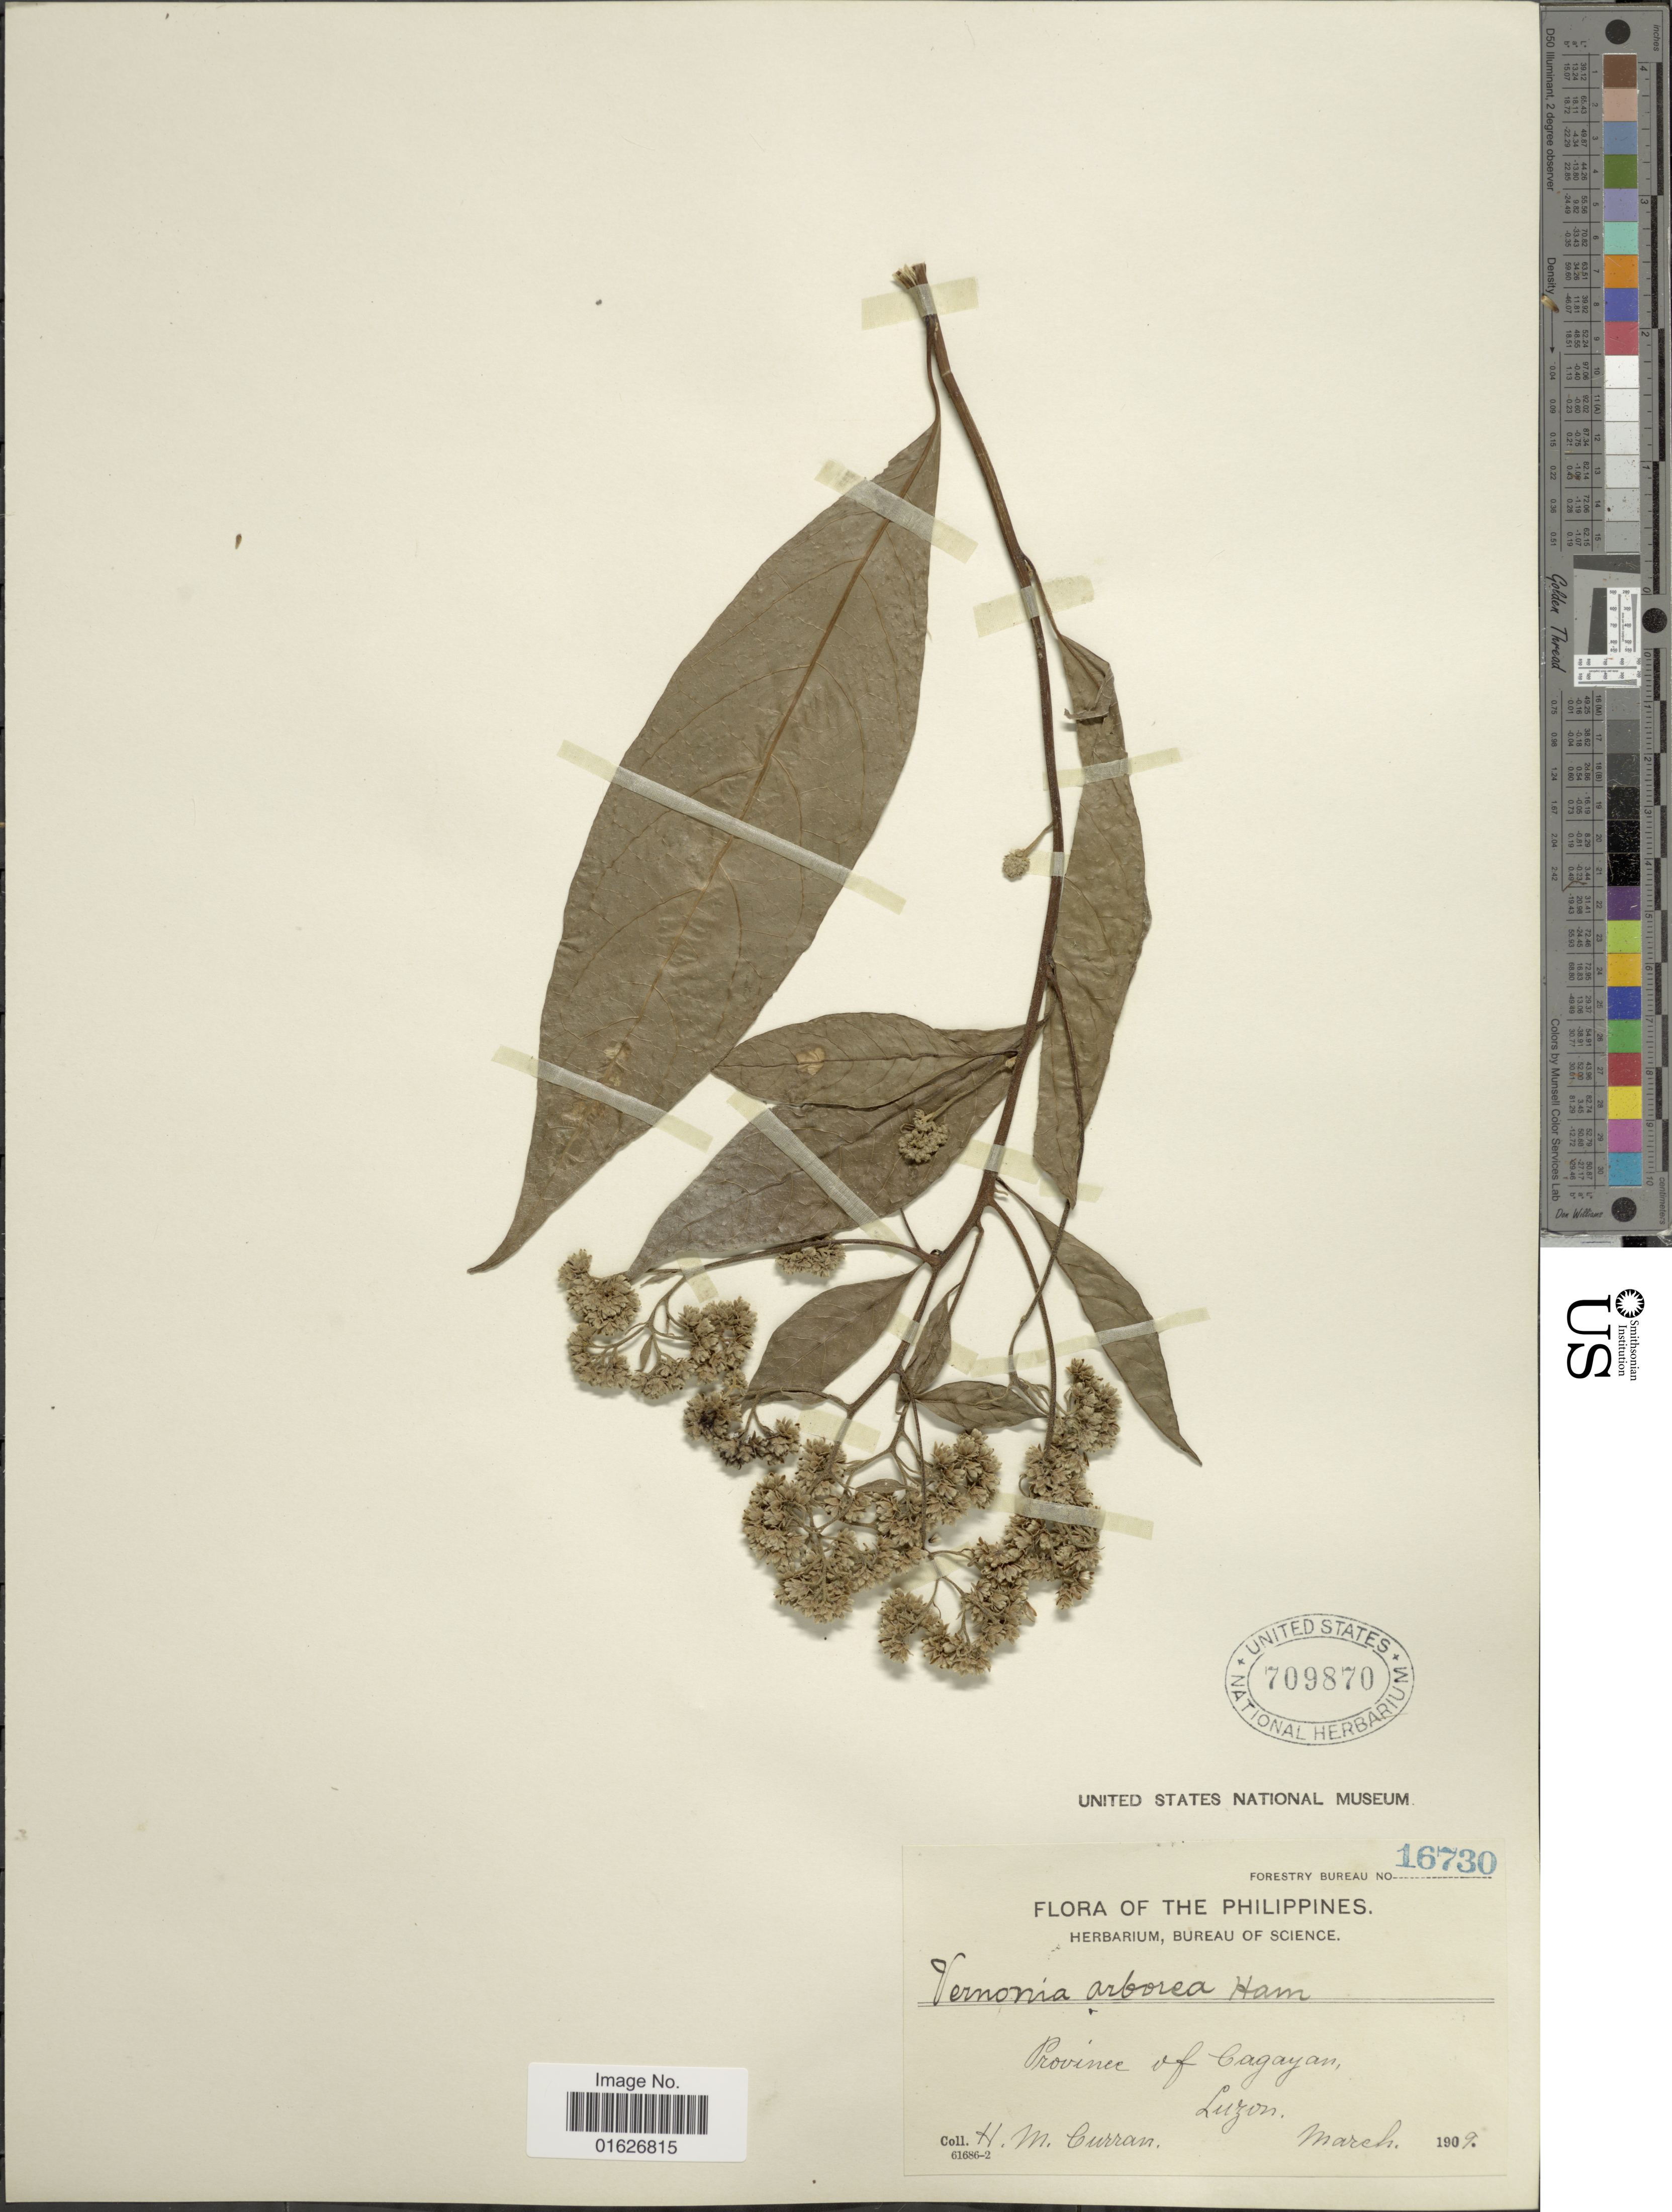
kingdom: Plantae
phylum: Tracheophyta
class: Magnoliopsida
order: Asterales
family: Asteraceae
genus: Strobocalyx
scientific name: Strobocalyx arborea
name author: (Buch.-Ham.) Sch. Bip.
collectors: H. M. Curran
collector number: Forestry Bureau of Science 16730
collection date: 1909-03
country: Philippines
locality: Luzon, Province of Cagayan.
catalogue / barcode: US 709870